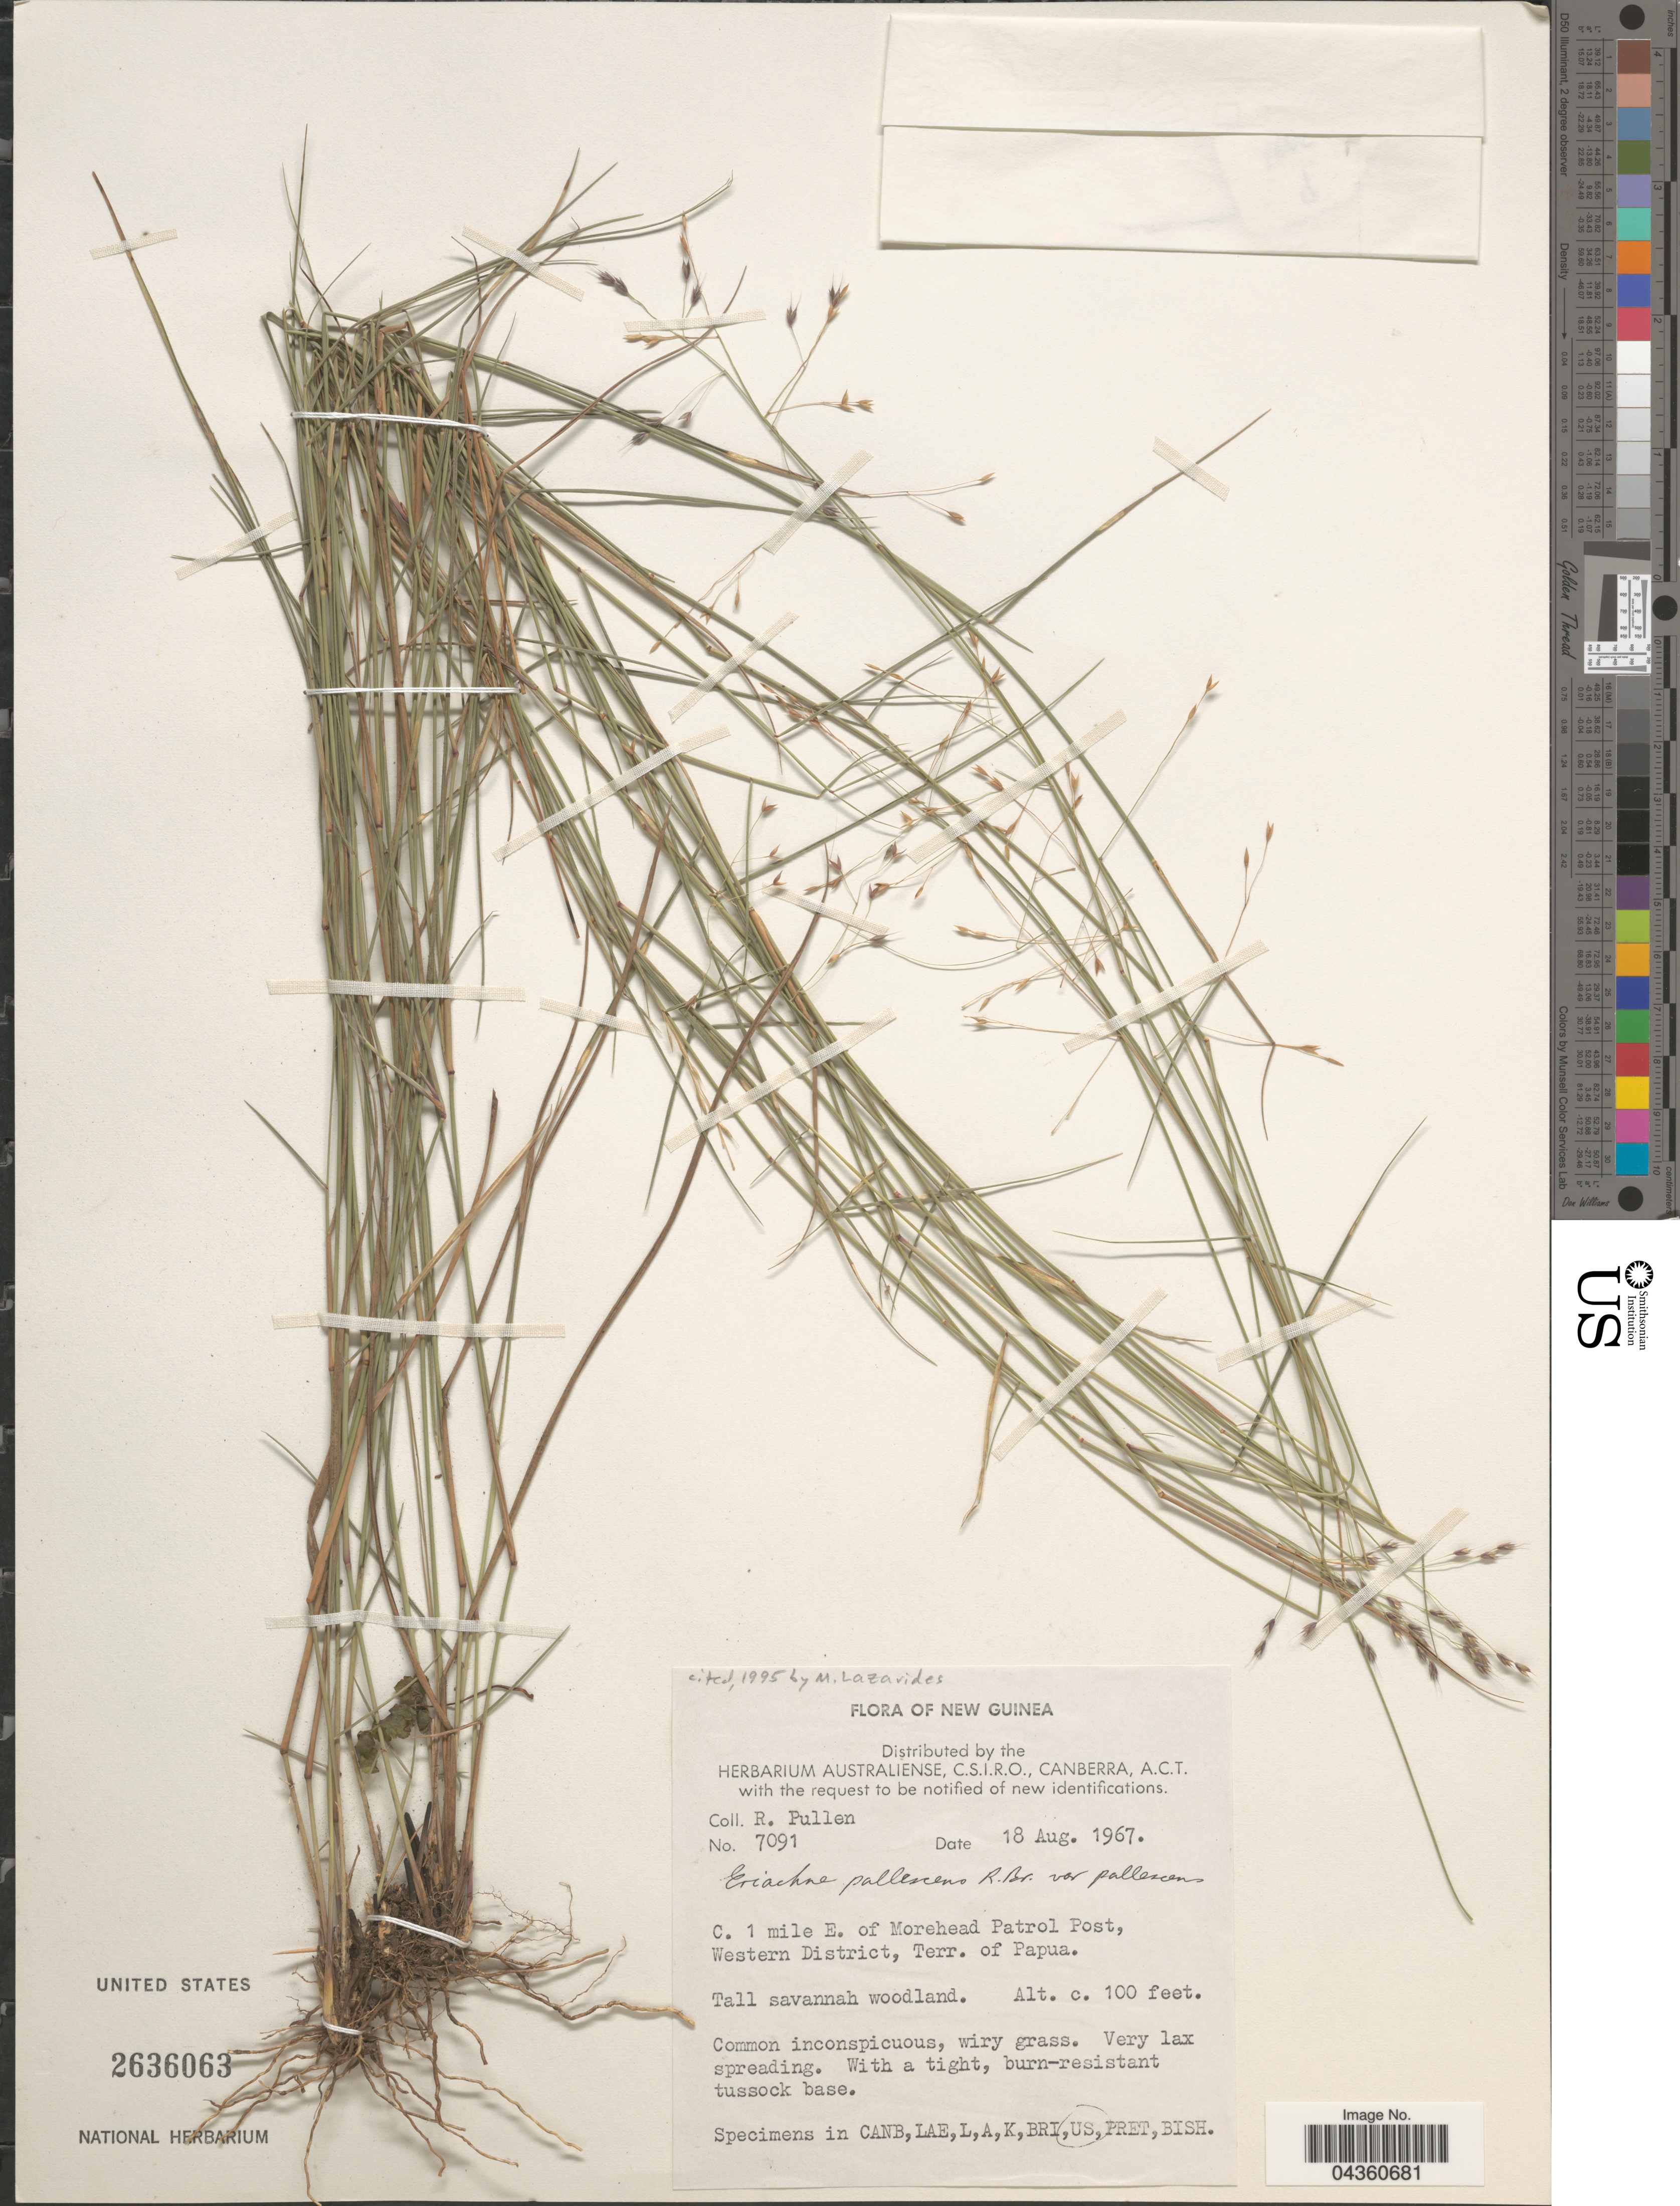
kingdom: Plantae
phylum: Tracheophyta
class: Liliopsida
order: Poales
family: Poaceae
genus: Eriachne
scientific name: Eriachne pallescens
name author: R. Br.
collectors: R. Pullen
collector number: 7091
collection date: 1967-08-18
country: Papua New Guinea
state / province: Manus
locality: New Guinea. C. 1 mile E. of Morehead Patrol Post, Western District, Terr. of Papua. Tall savannah woodland.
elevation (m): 30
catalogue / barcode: US 2636063